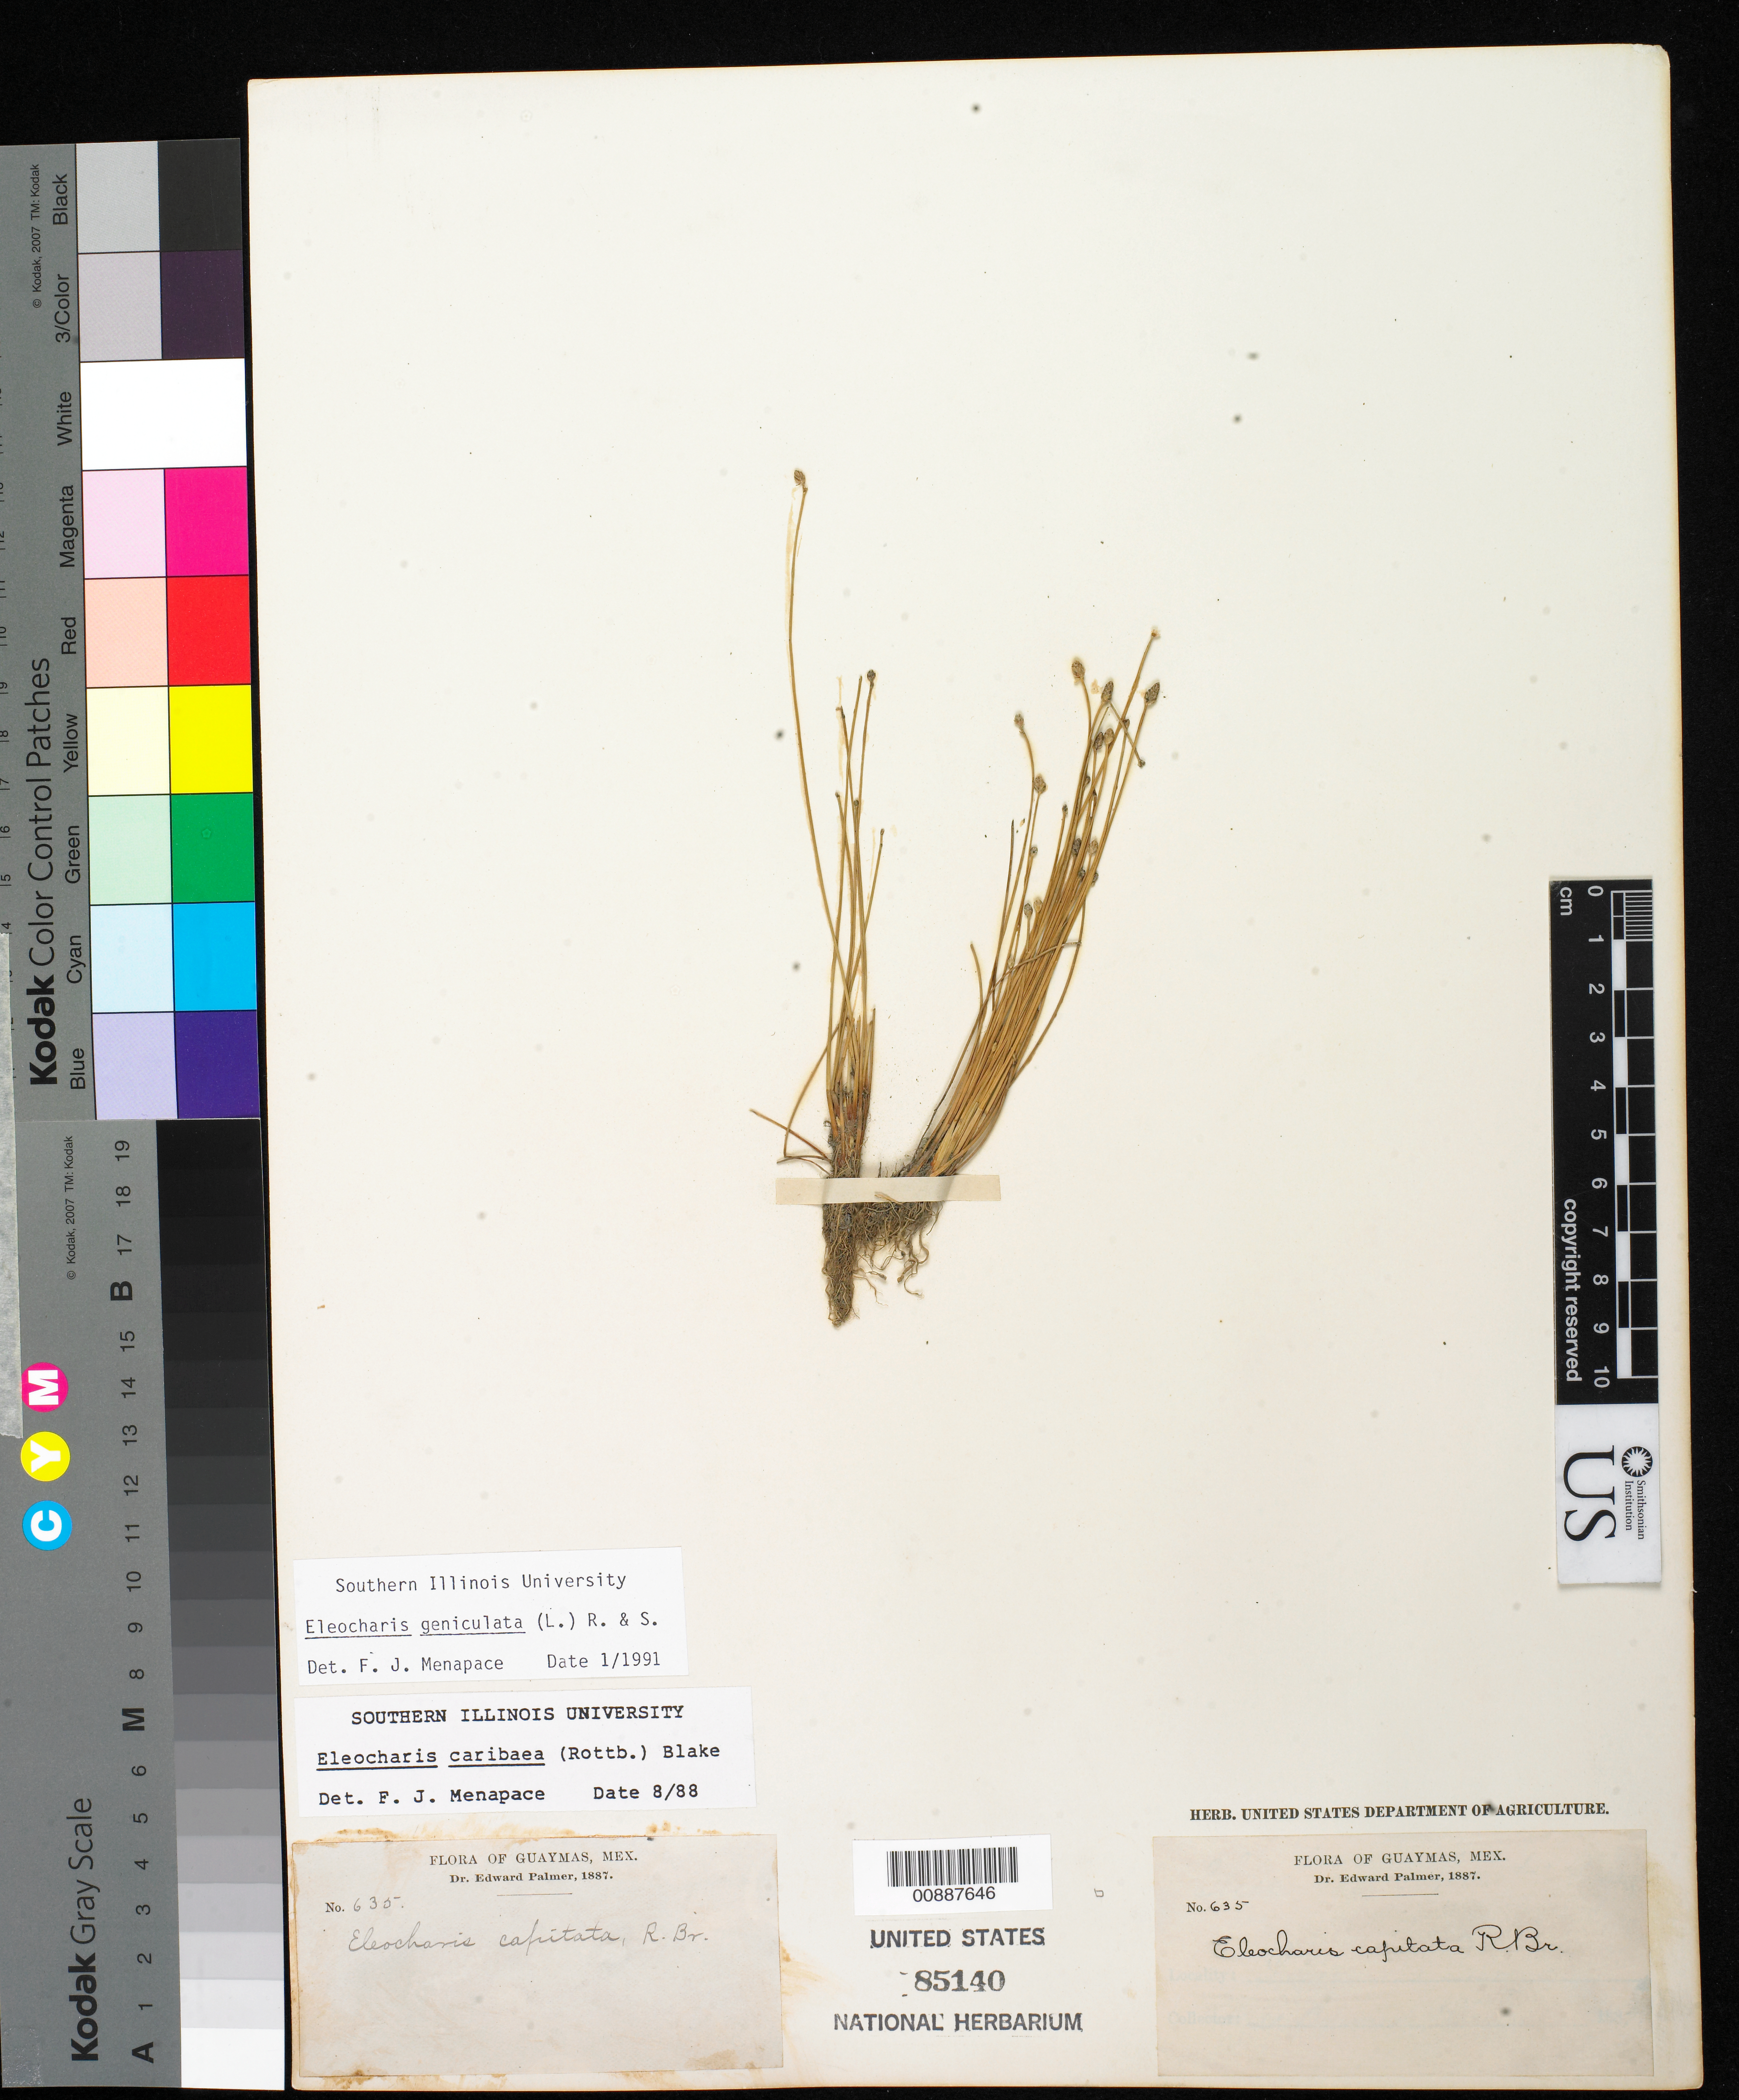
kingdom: Plantae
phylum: Tracheophyta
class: Liliopsida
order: Poales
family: Cyperaceae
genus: Eleocharis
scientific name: Eleocharis geniculata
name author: (L.) Roem. & Schult.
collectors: E. Palmer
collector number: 635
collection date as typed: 1887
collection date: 1887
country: Mexico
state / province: Sonora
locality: Guaymas, Sonora.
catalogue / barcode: US 85140